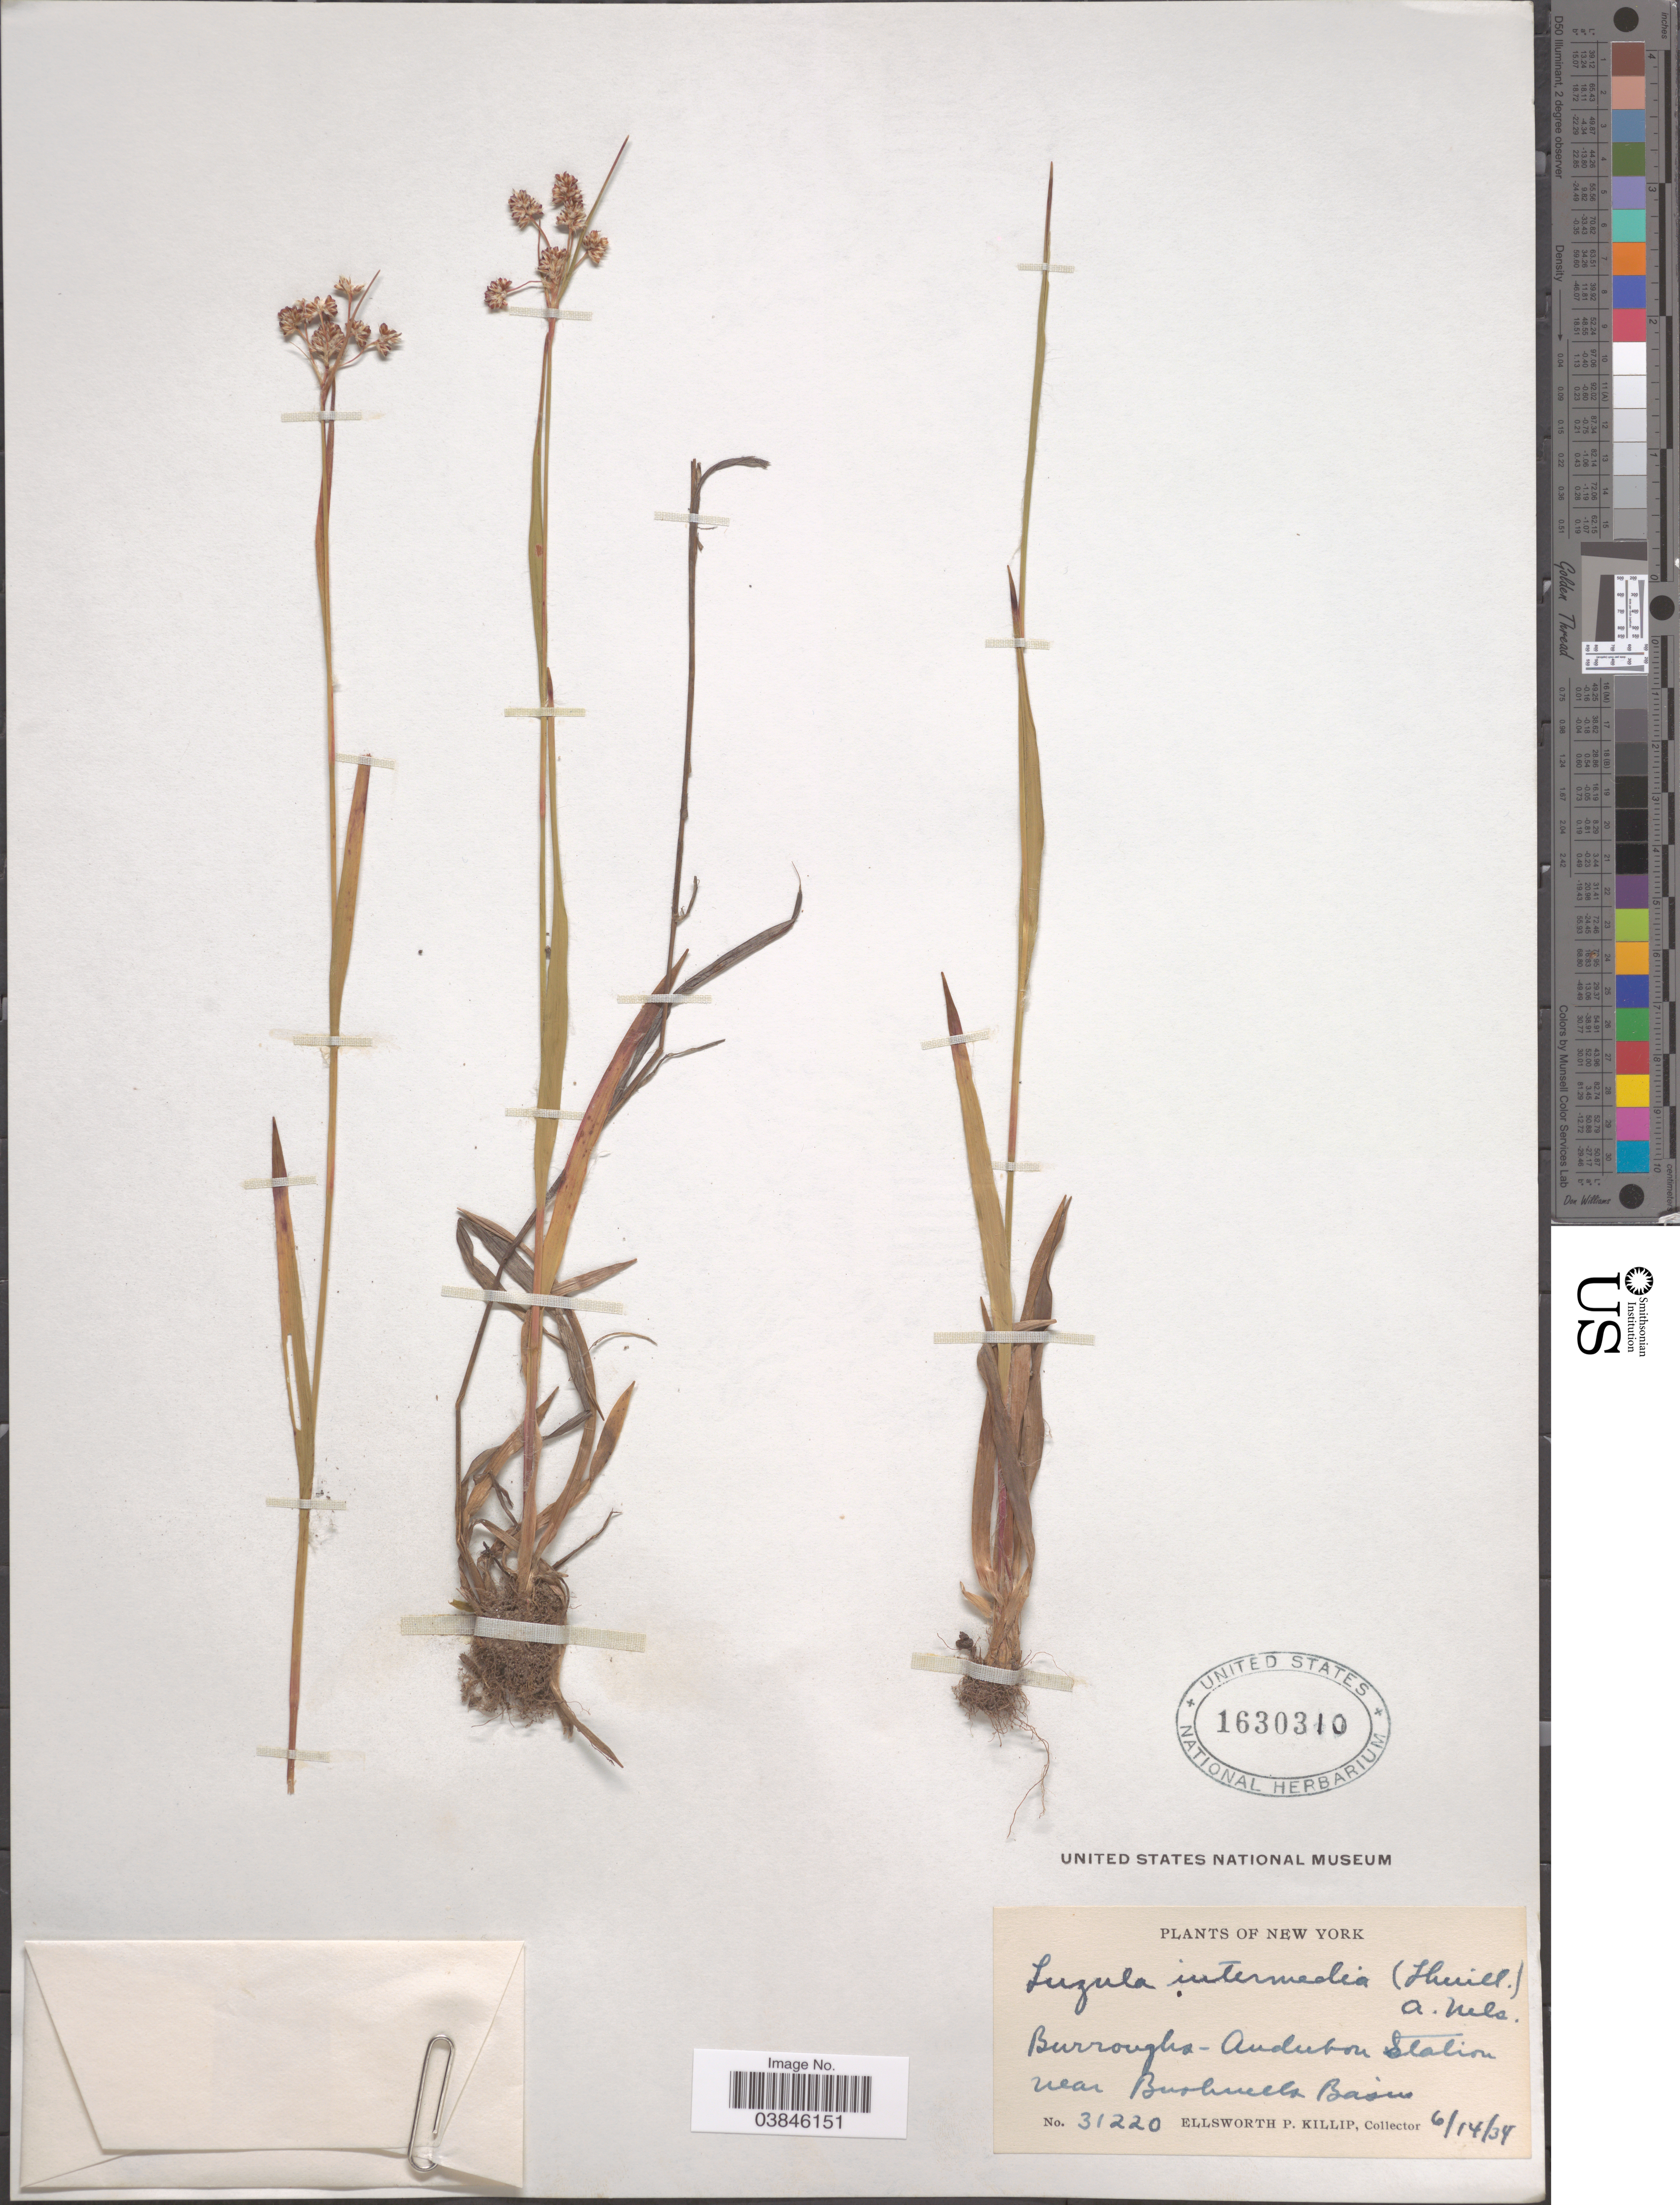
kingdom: Plantae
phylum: Tracheophyta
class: Liliopsida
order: Poales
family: Juncaceae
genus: Luzula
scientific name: Luzula multiflora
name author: (Ehrh.) Lej.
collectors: E. P. Killip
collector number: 31220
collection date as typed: Transcribed d/m/y: 14/6/34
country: United States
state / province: New York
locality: Burroughs - Audubon Station near Bushnells Basin.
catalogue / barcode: US 1630310